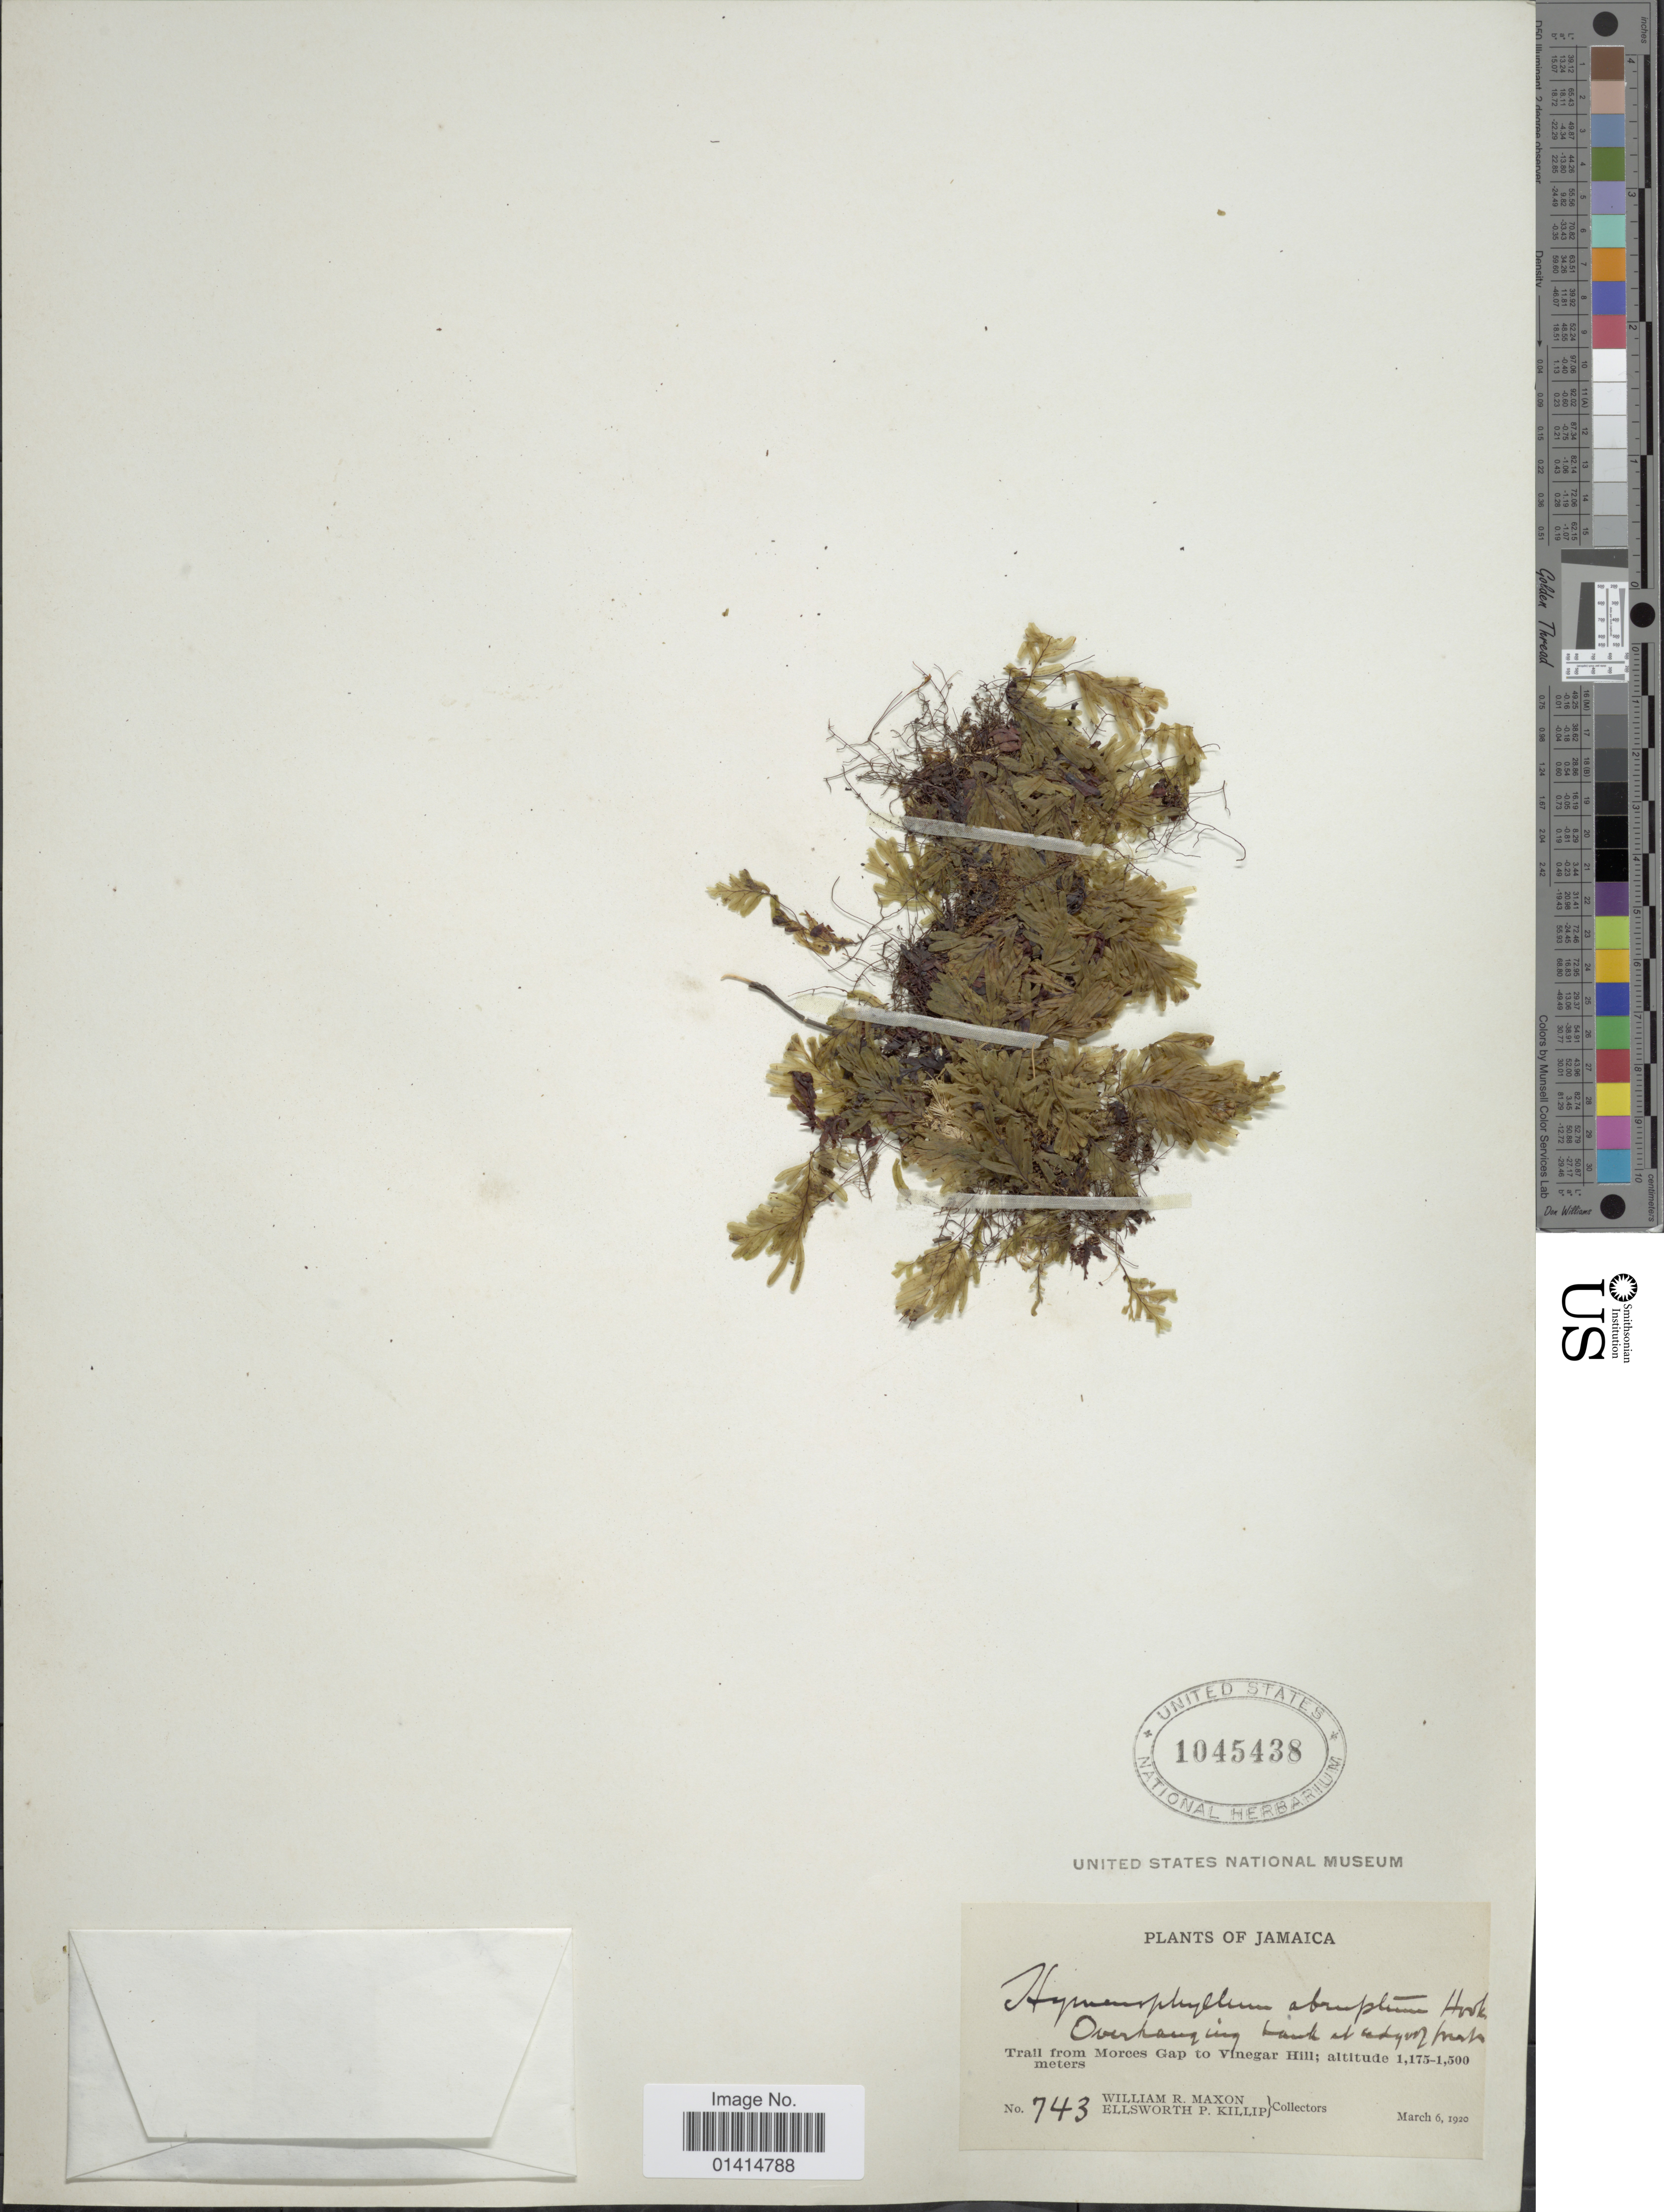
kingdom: Plantae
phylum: Tracheophyta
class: Polypodiopsida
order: Hymenophyllales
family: Hymenophyllaceae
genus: Hymenophyllum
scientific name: Hymenophyllum abruptum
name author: Hook.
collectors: W. R. Maxon & E. P. Killip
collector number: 743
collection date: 1920-03-06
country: Jamaica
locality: Trail from Morces Gap to Vinegar Hill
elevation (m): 1175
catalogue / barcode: US 1045438